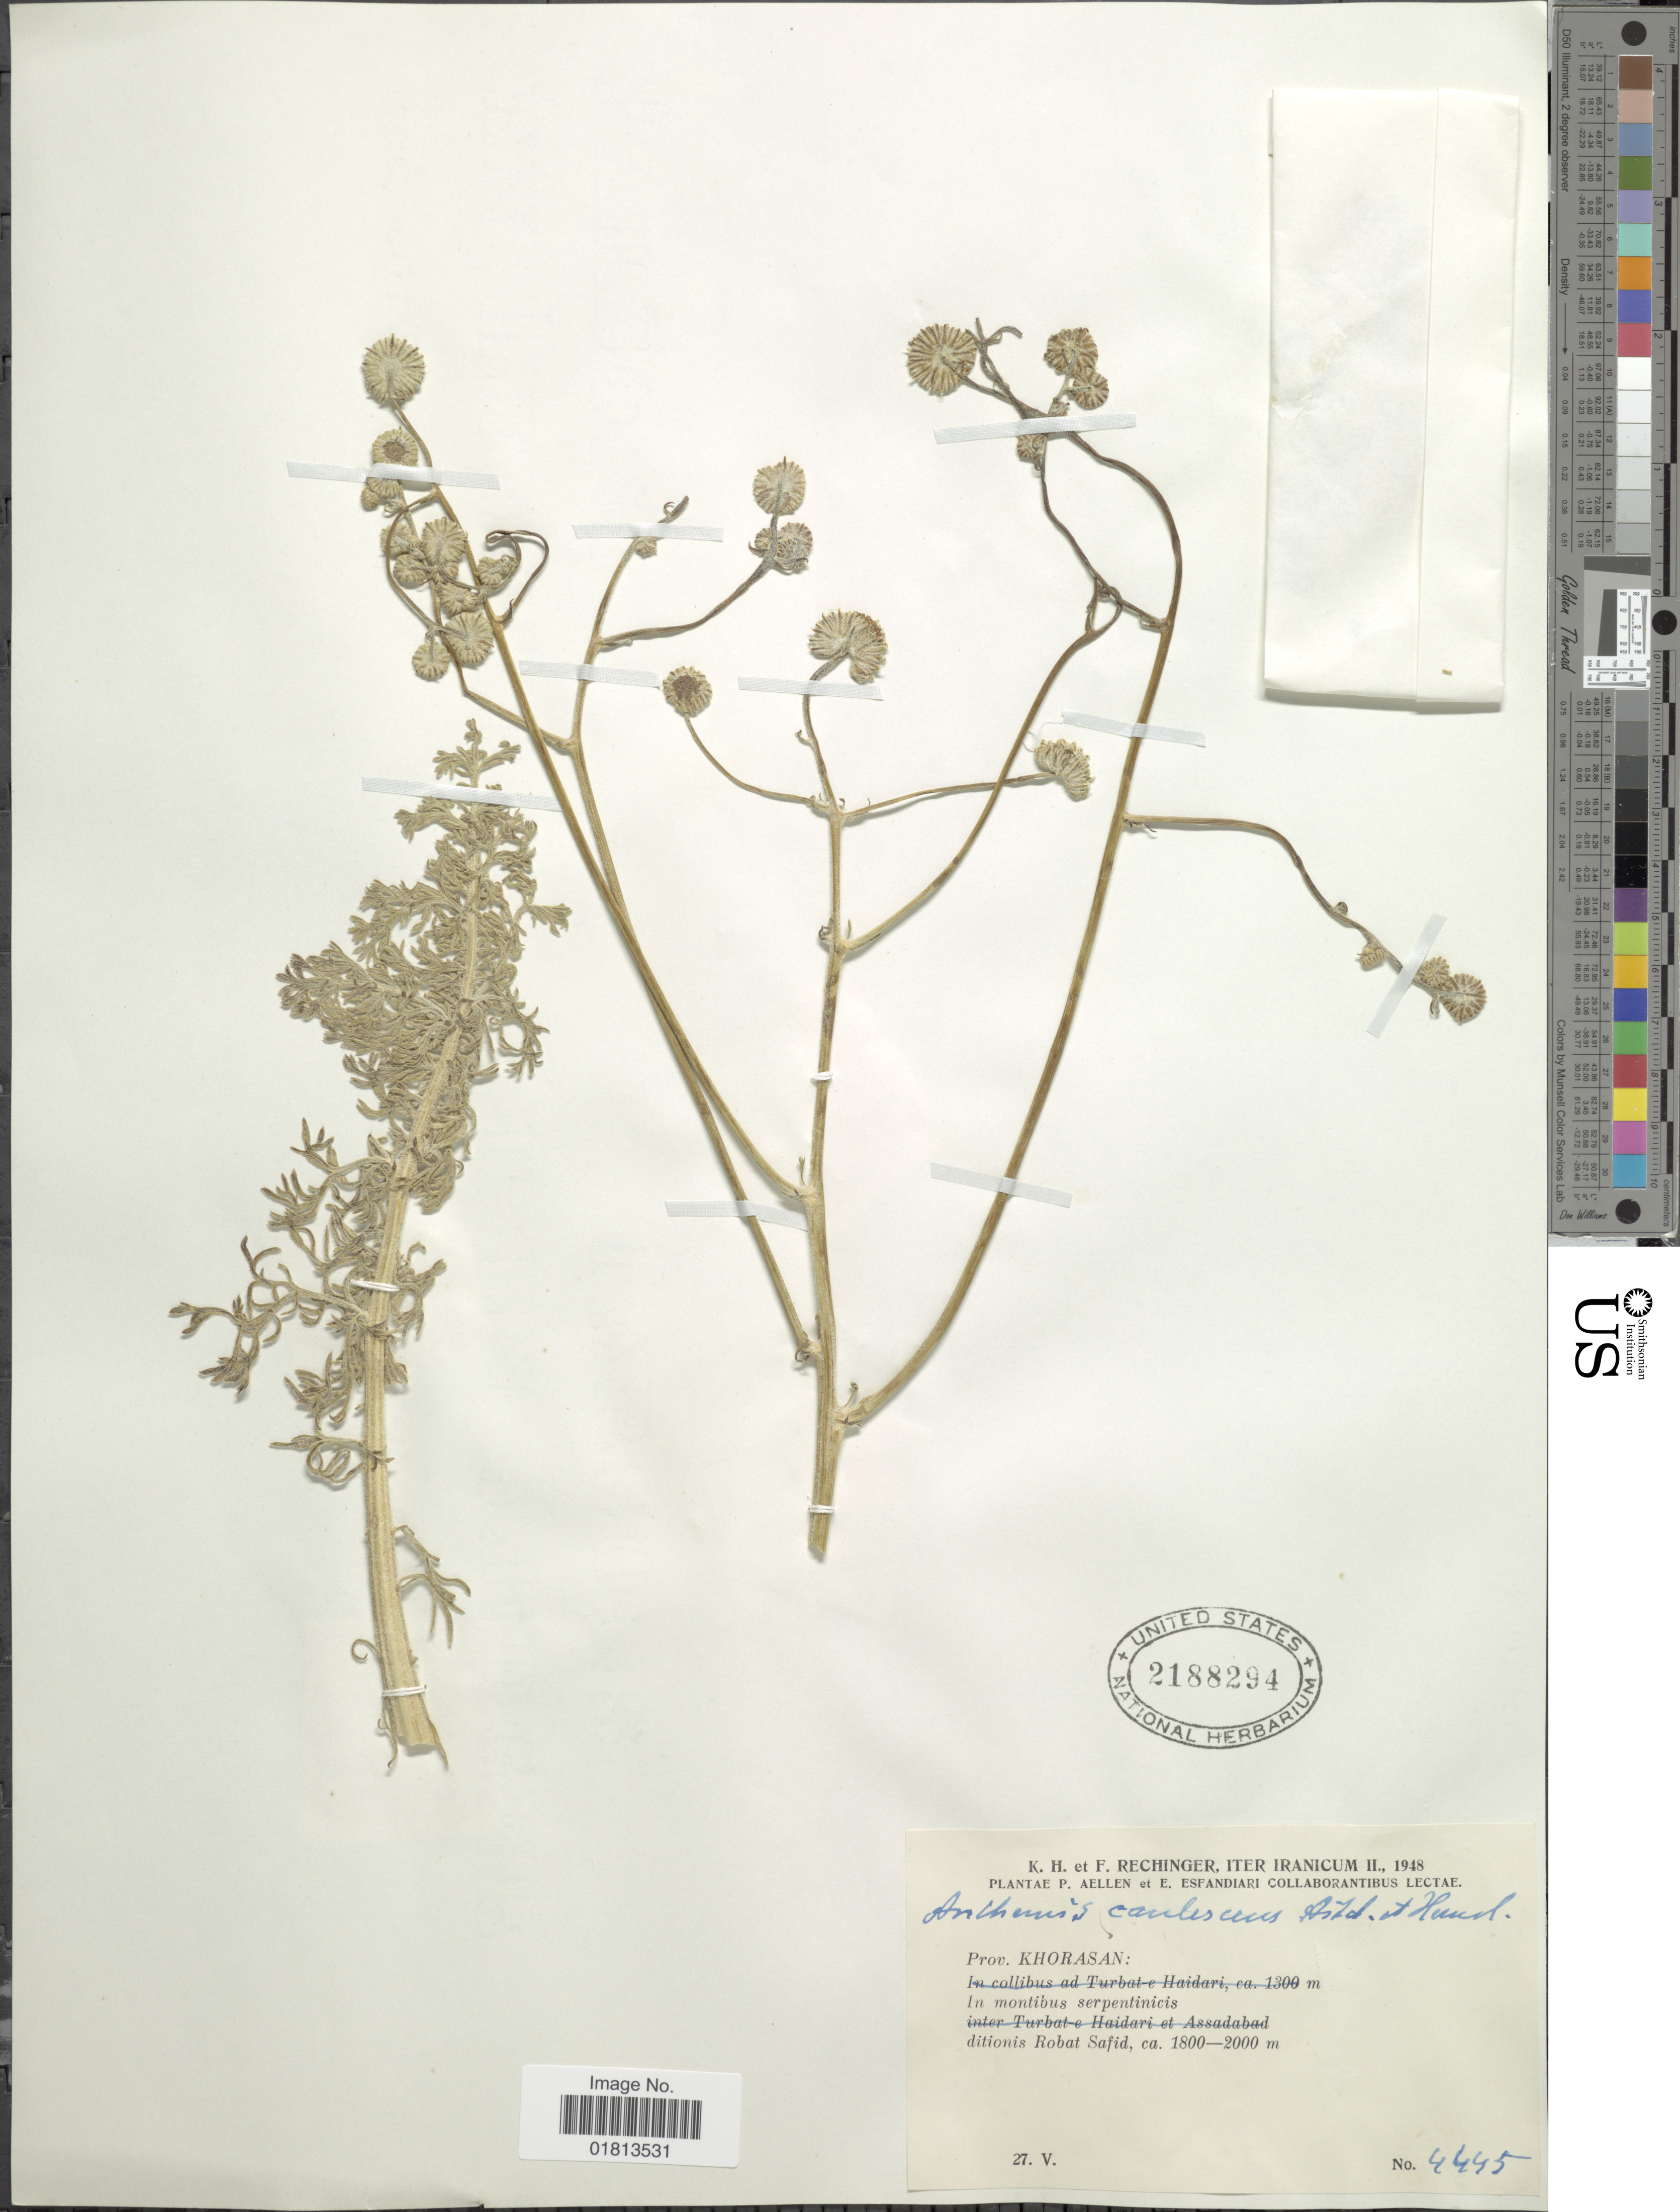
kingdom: Plantae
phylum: Tracheophyta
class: Magnoliopsida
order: Asterales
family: Asteraceae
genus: Sclerorhachis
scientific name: Sclerorhachis caulescens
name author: (Aitch. & Hemsl.) Rech. f.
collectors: K. H. Rechinger & F. Rechinger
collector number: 4445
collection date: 1948-05-27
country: Iran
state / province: Khorasan [obsolete]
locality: Prov. Khorasan: In montibus serpentinicis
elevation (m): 1800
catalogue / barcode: US 2188294